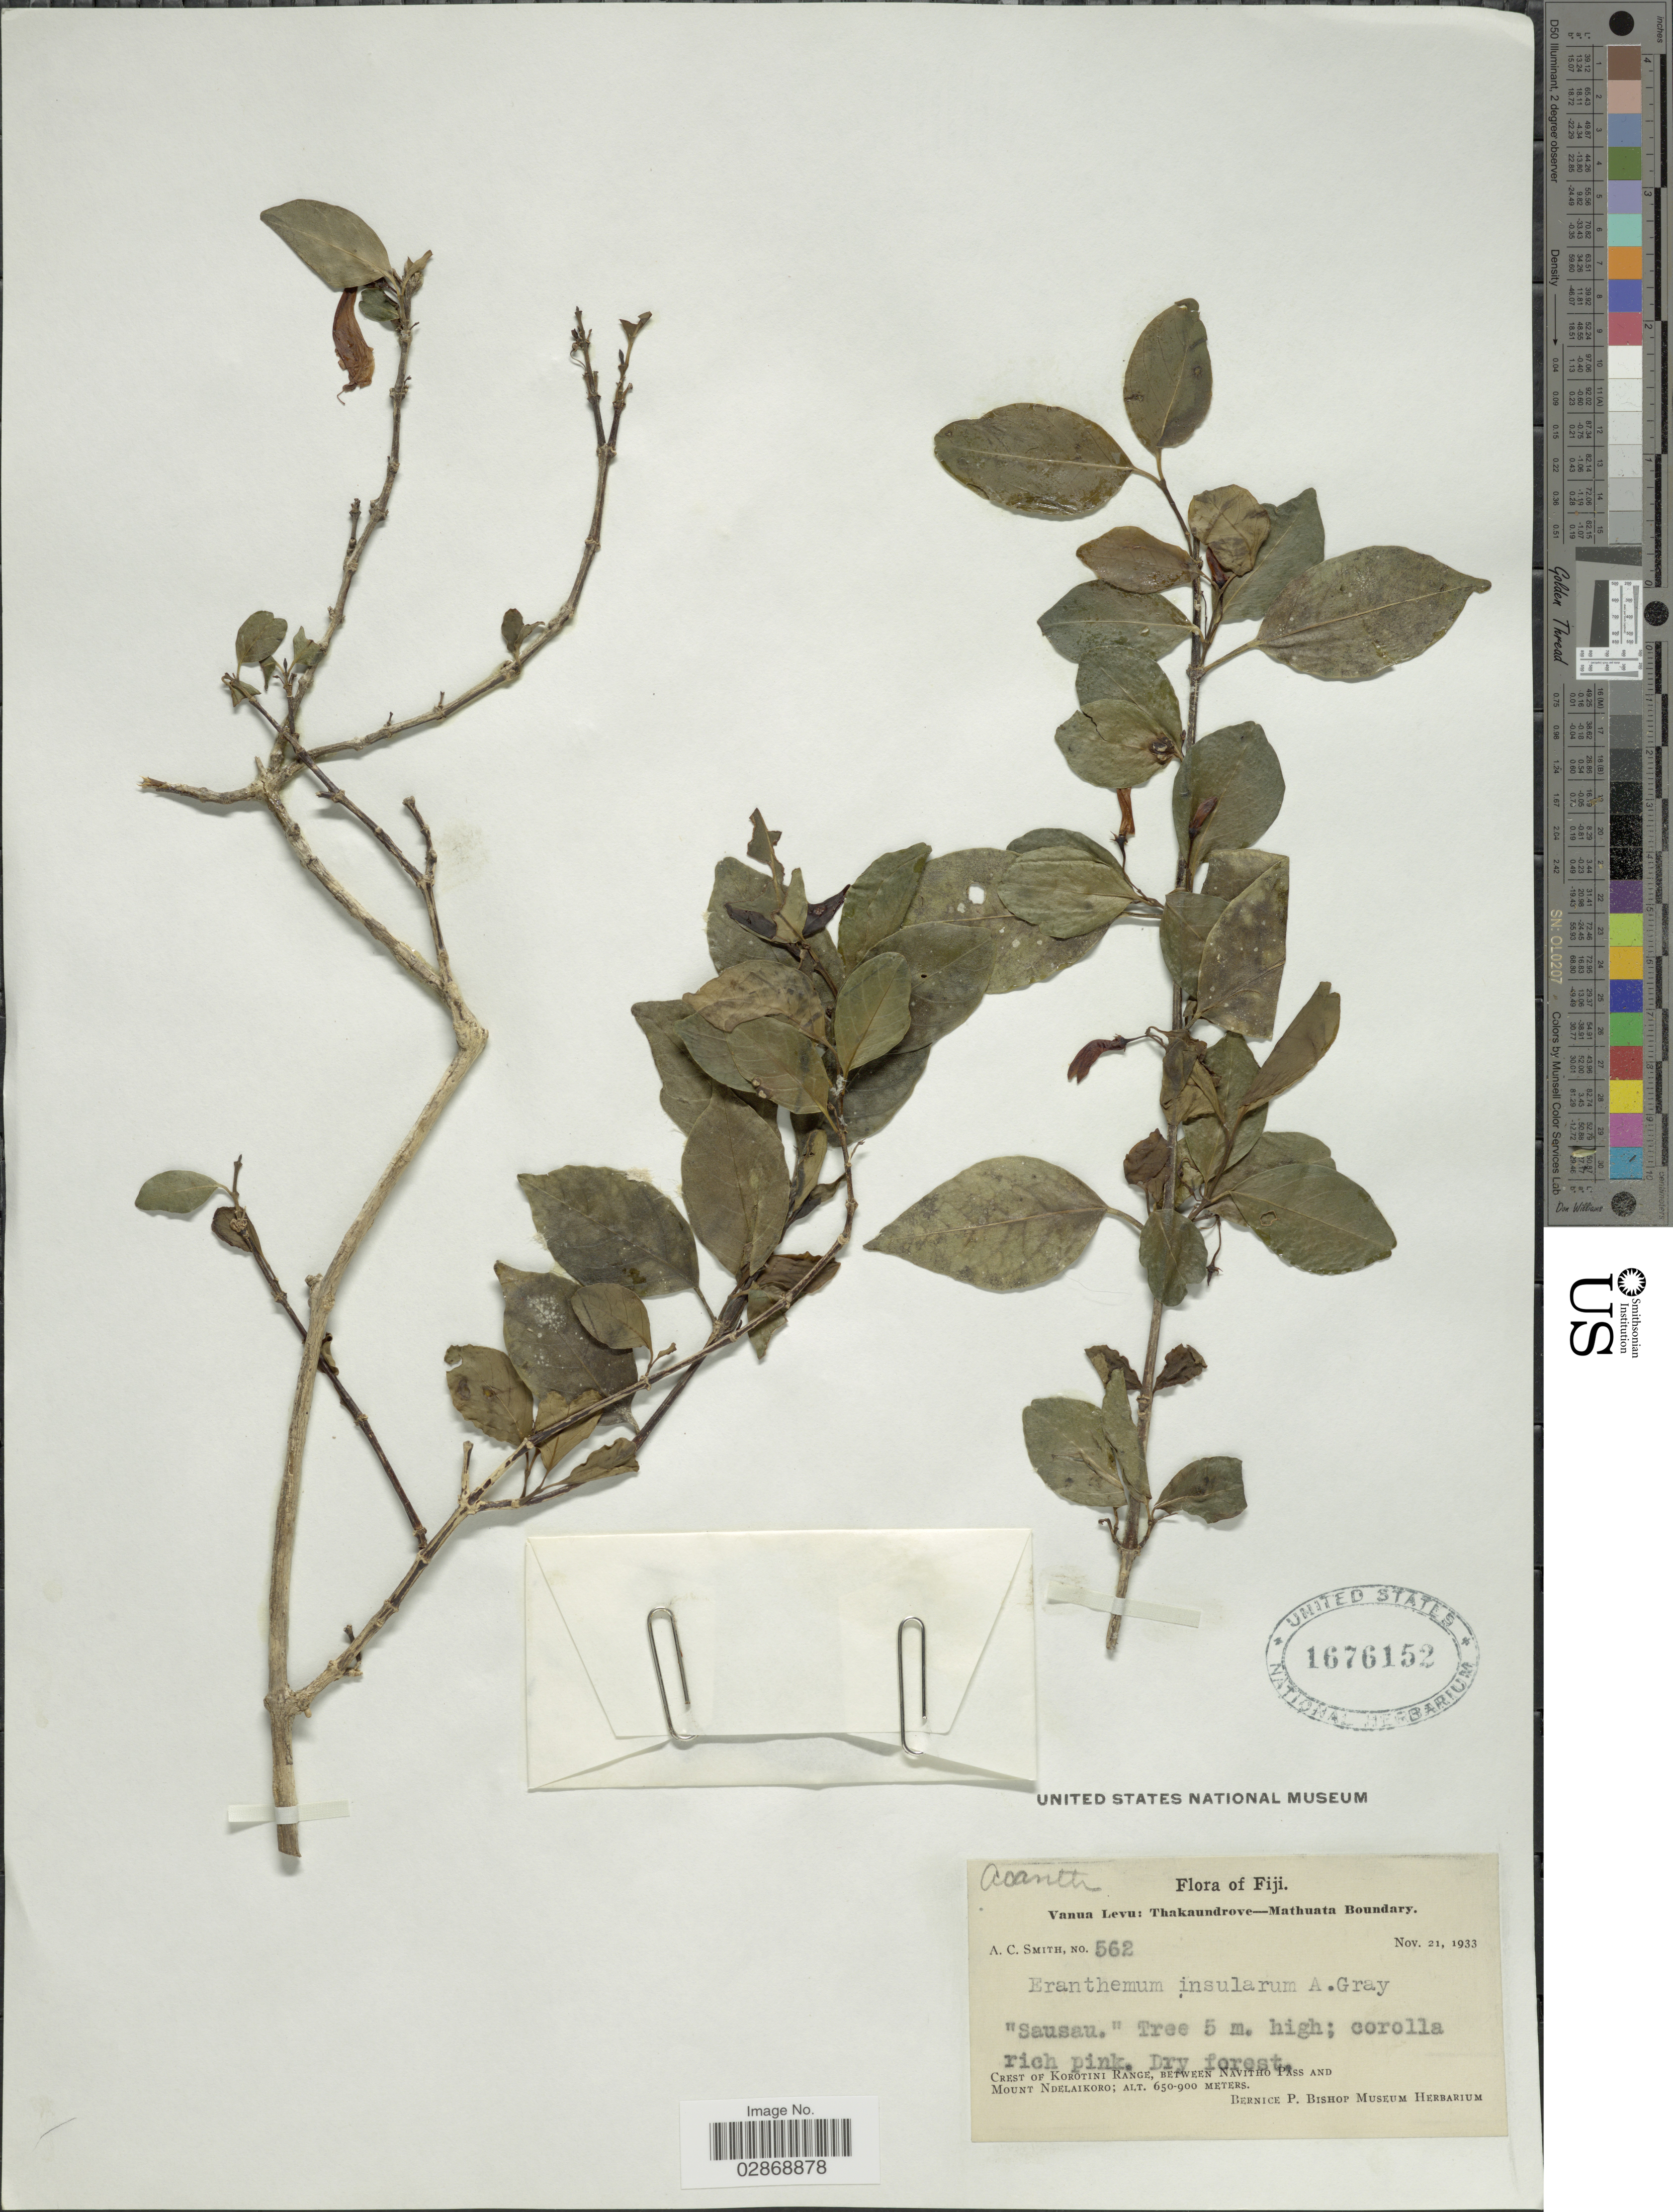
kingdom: Plantae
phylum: Tracheophyta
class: Magnoliopsida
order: Lamiales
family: Acanthaceae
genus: Graptophyllum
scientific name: Graptophyllum insularum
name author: (A. Gray) A.C. Sm.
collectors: A. C. Smith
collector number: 562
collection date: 1933-11-21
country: Fiji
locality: Vanua Levu: Thakaundrove-Mathuata Boundary. Cerest of Korotini Range, between Navitho Pass and Mount Ndelaikoro.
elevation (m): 650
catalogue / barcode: US 1676152